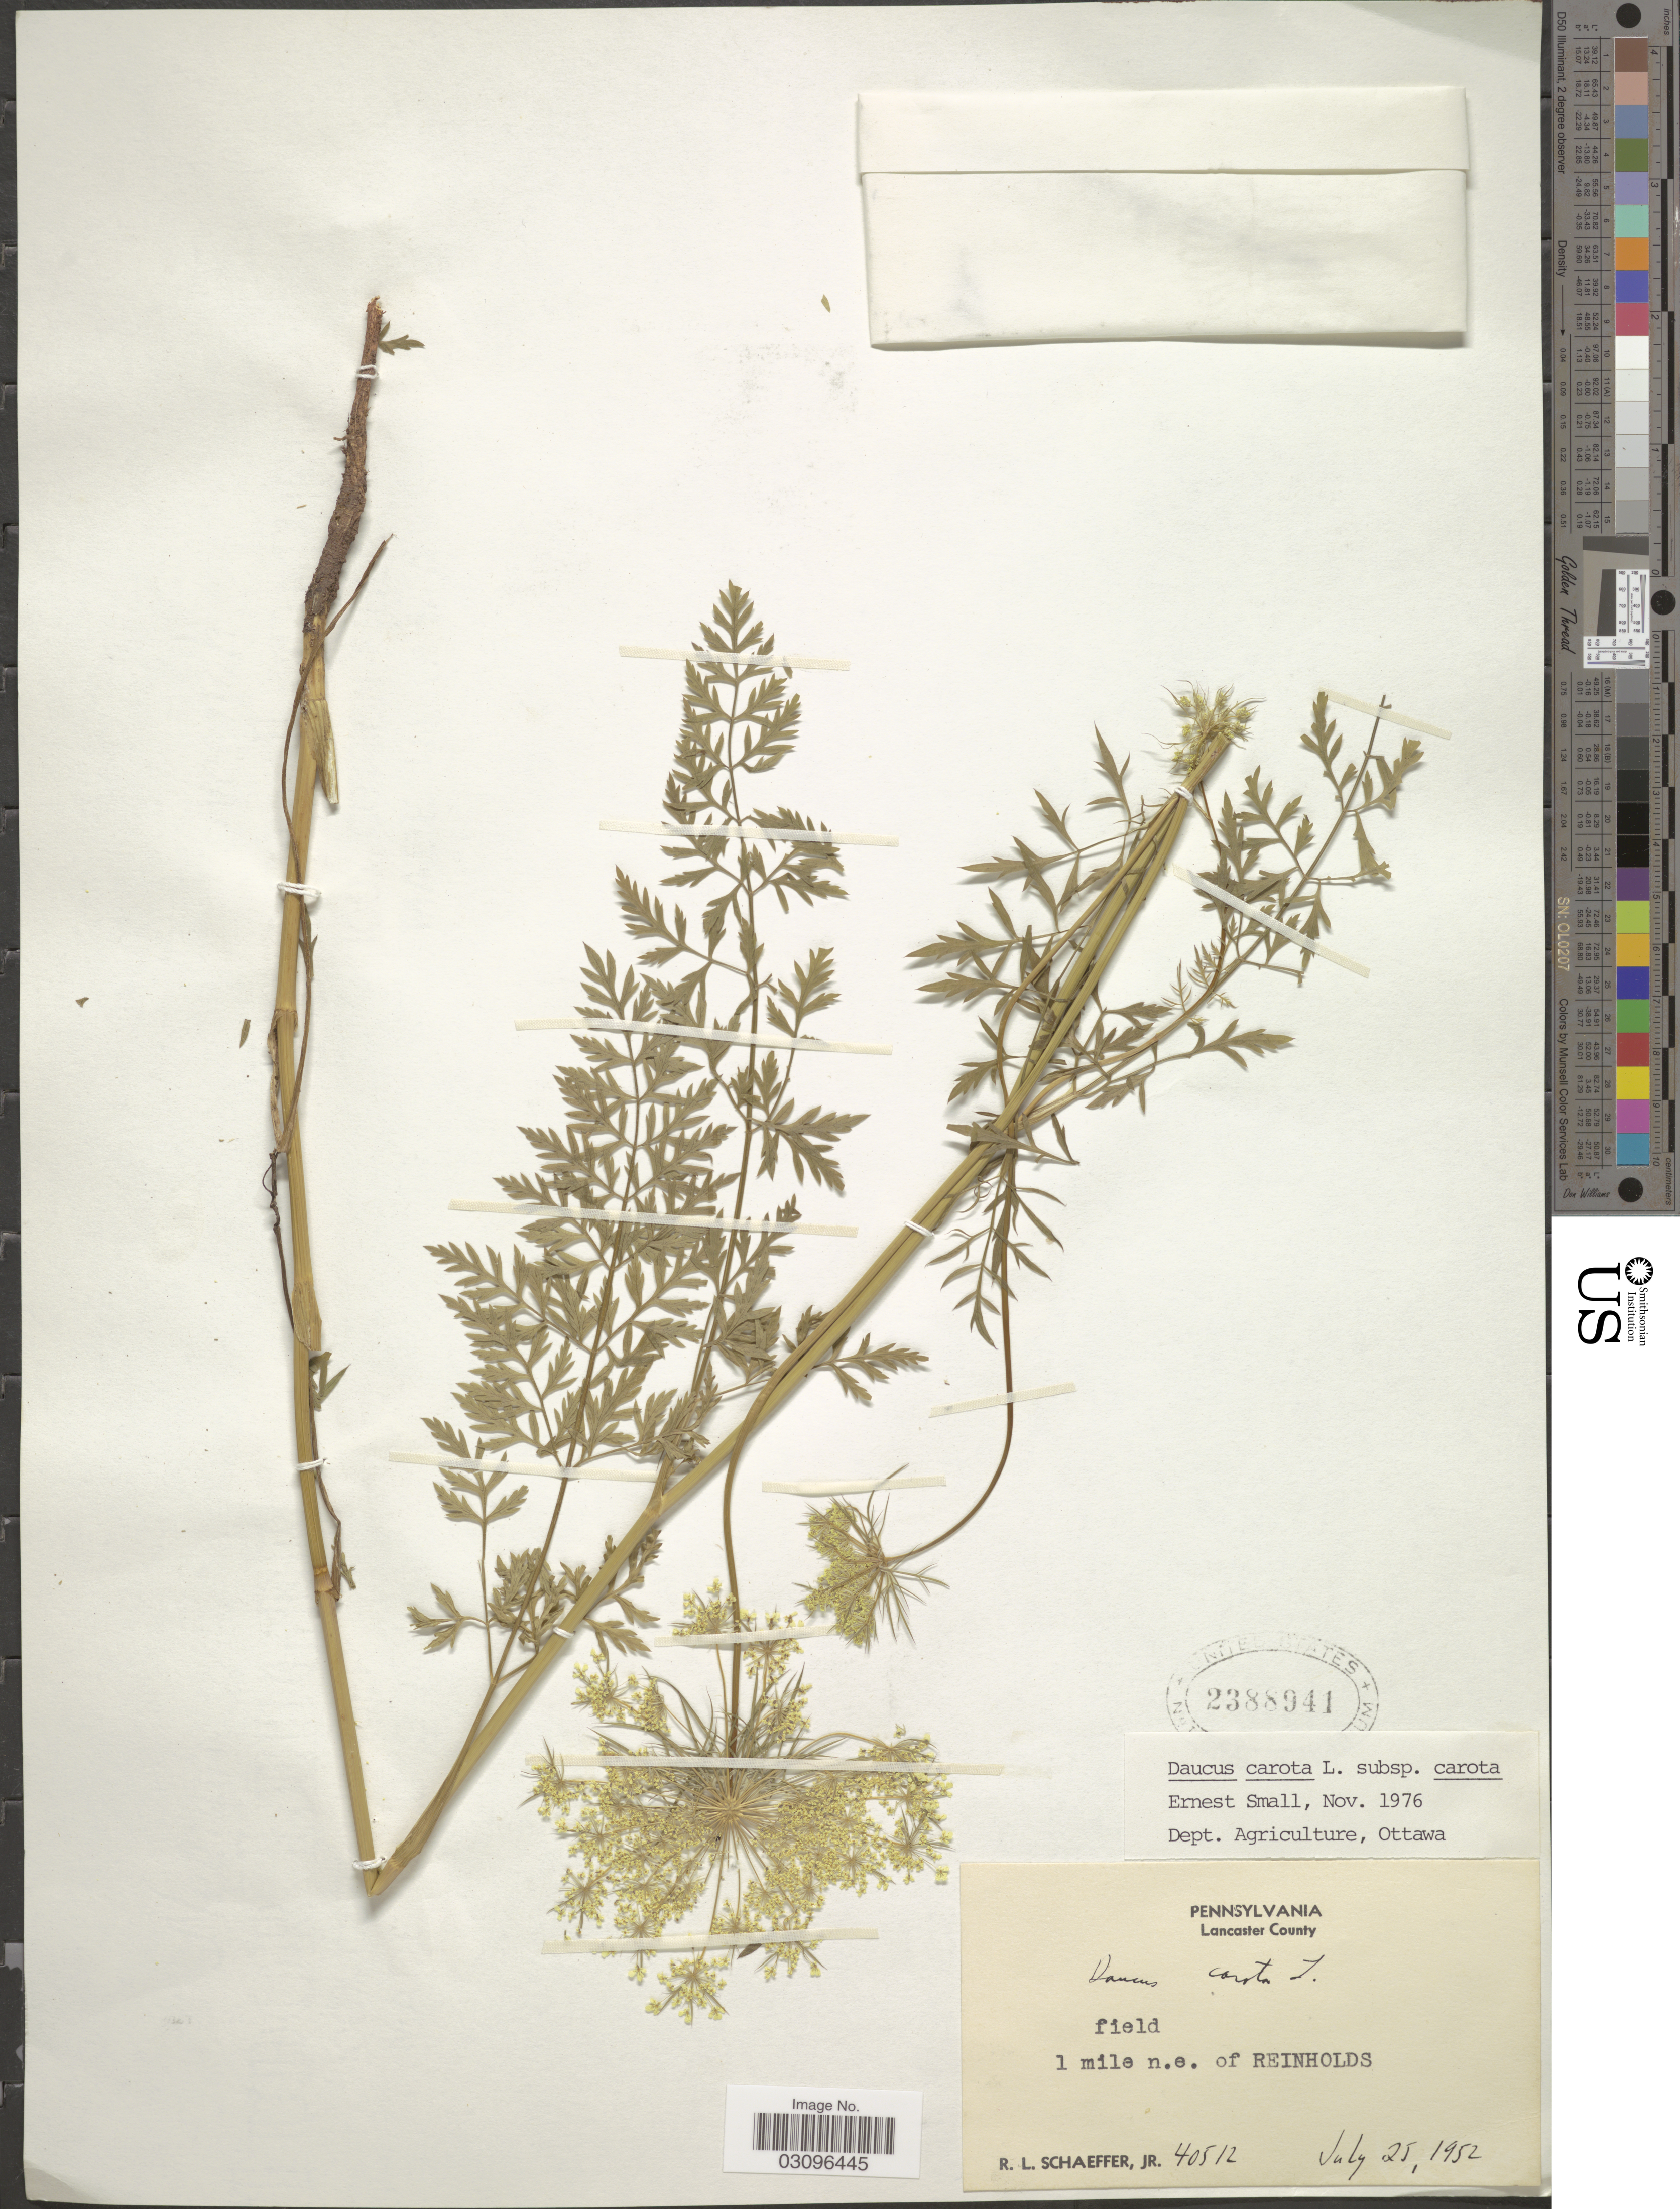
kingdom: Plantae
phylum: Tracheophyta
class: Magnoliopsida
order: Apiales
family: Apiaceae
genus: Daucus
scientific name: Daucus carota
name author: L.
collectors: R. L. Schaeffer Jr.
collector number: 40512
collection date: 1952-07-25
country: United States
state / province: Pennsylvania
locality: Lancaster County. 1 mile n.e. of Reinholds.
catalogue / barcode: US 2388941